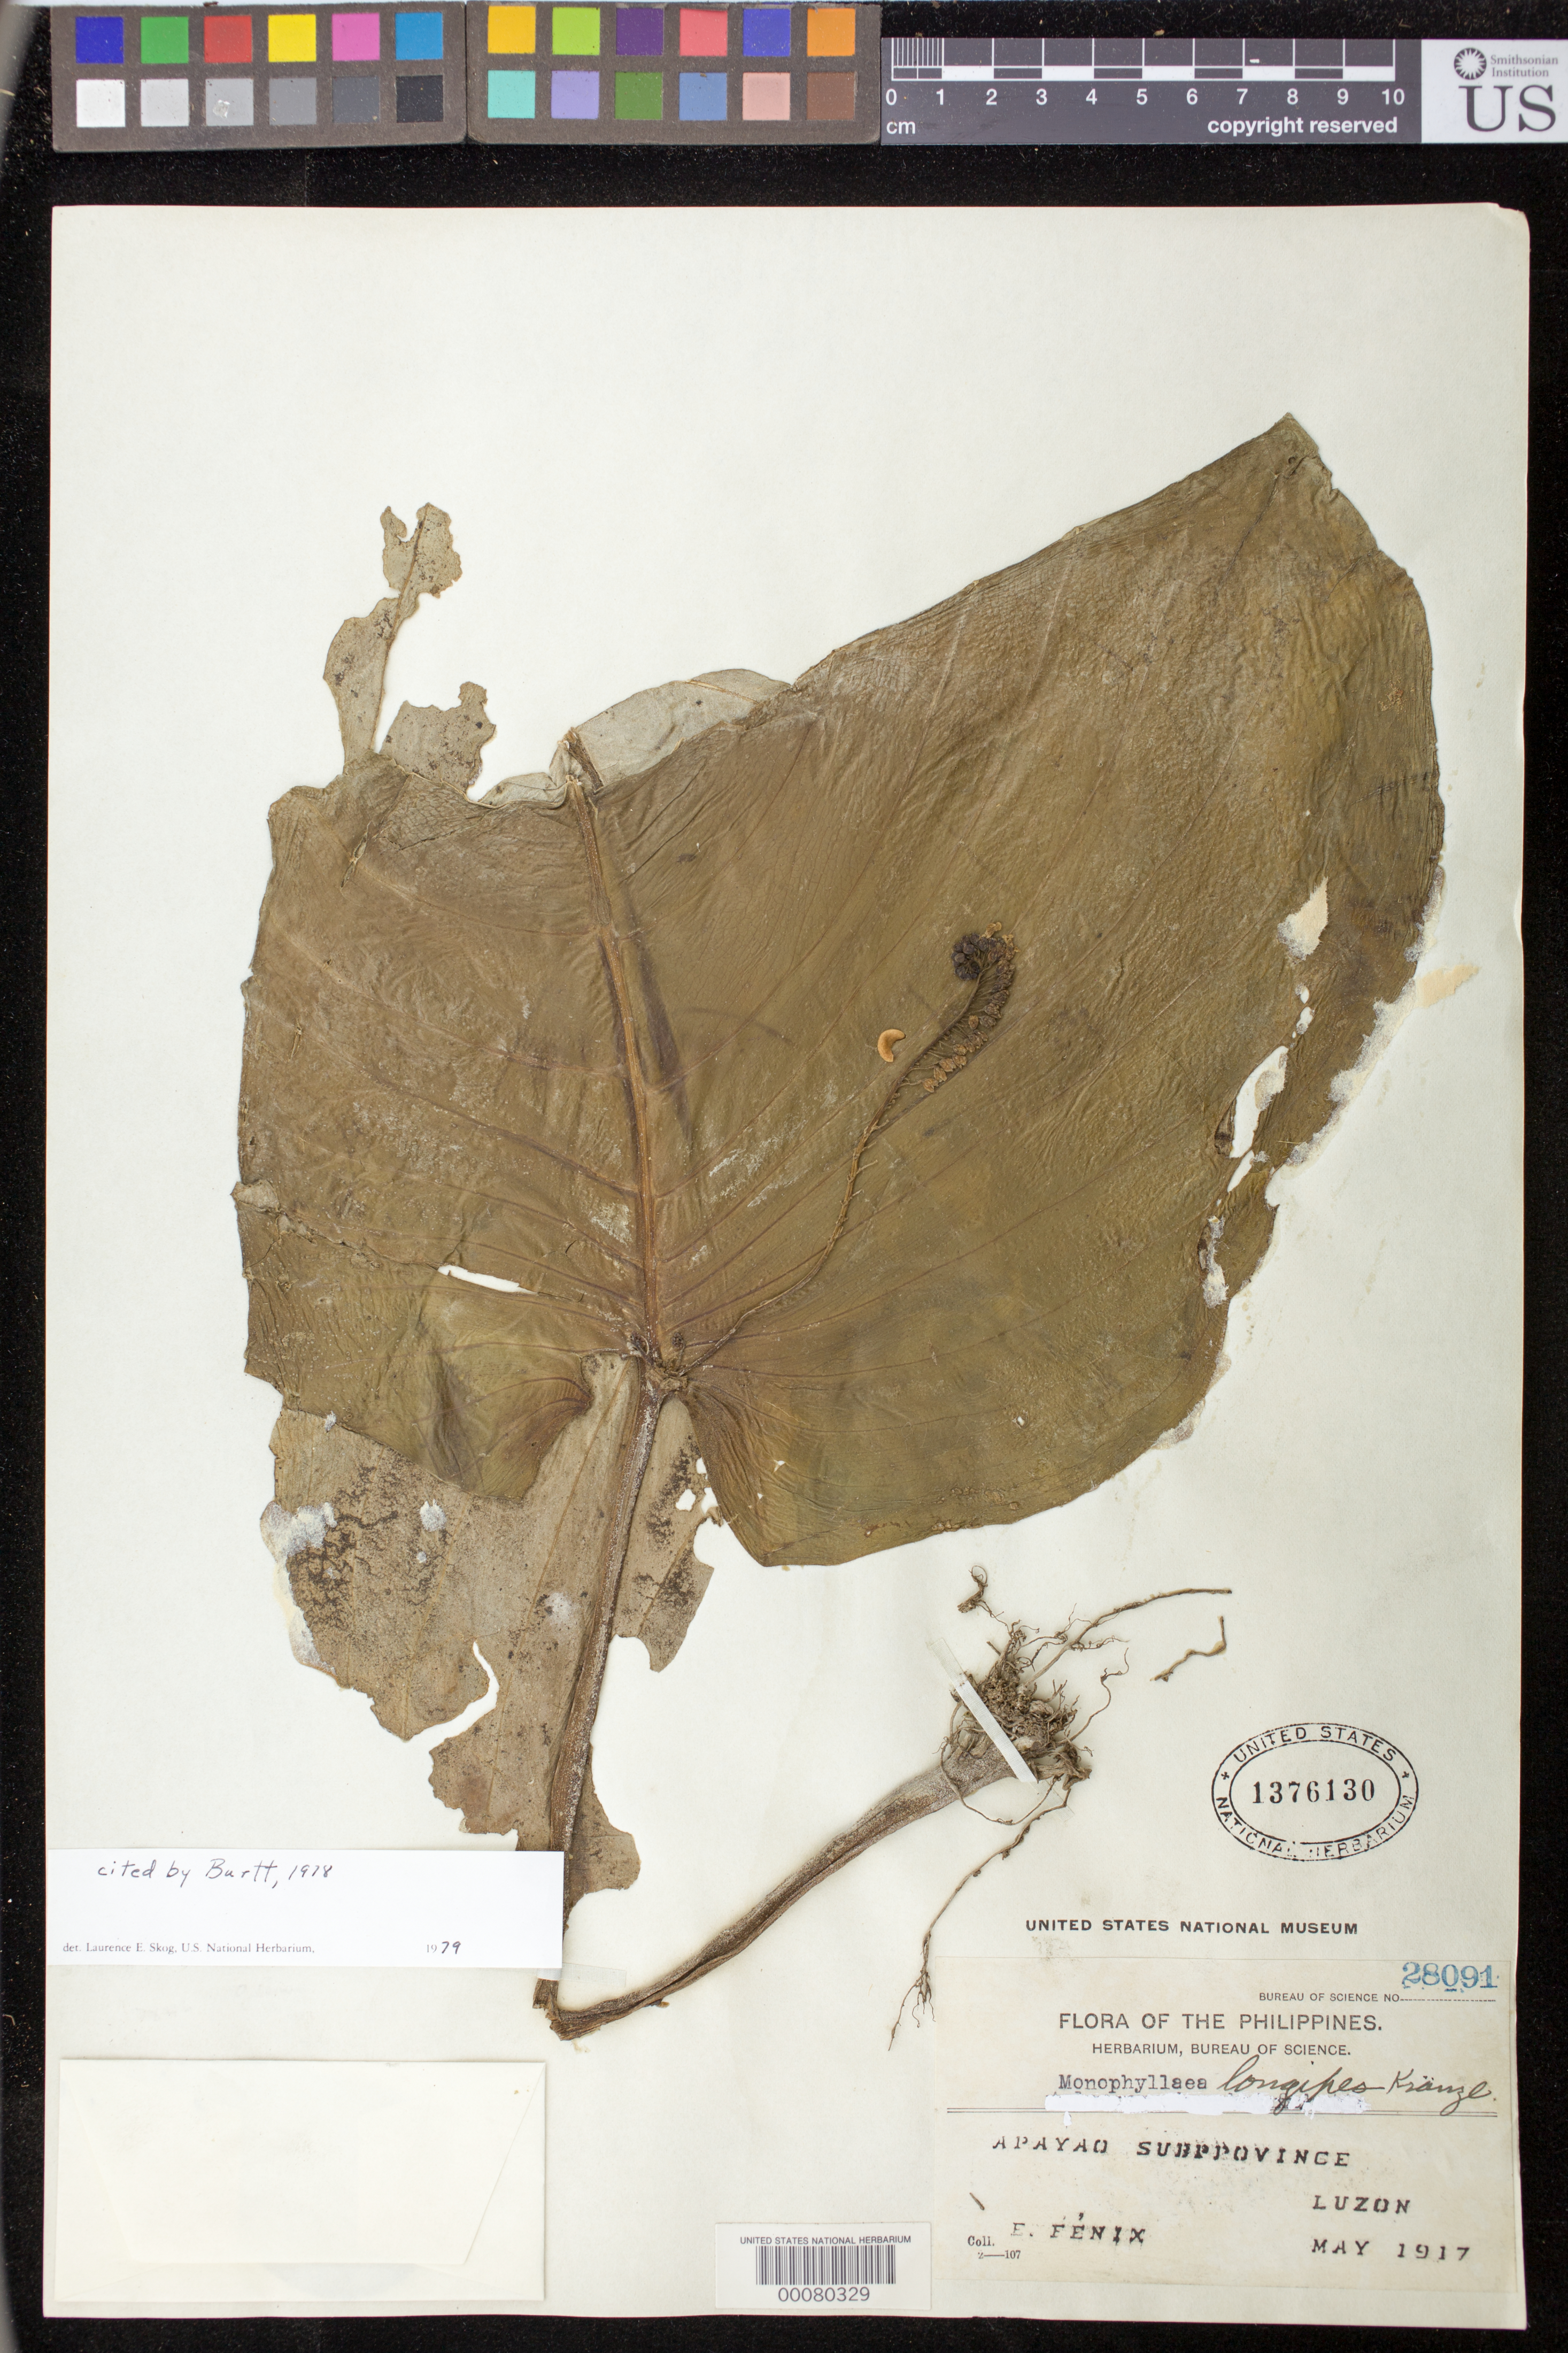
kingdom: Plantae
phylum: Tracheophyta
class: Magnoliopsida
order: Lamiales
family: Gesneriaceae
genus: Monophyllaea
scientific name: Monophyllaea longipes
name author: Kraenzl.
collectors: F. Fénix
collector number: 28091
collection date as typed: May 1917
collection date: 1917-05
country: Philippines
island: Luzon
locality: Apayao subprovince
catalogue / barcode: US 1376130